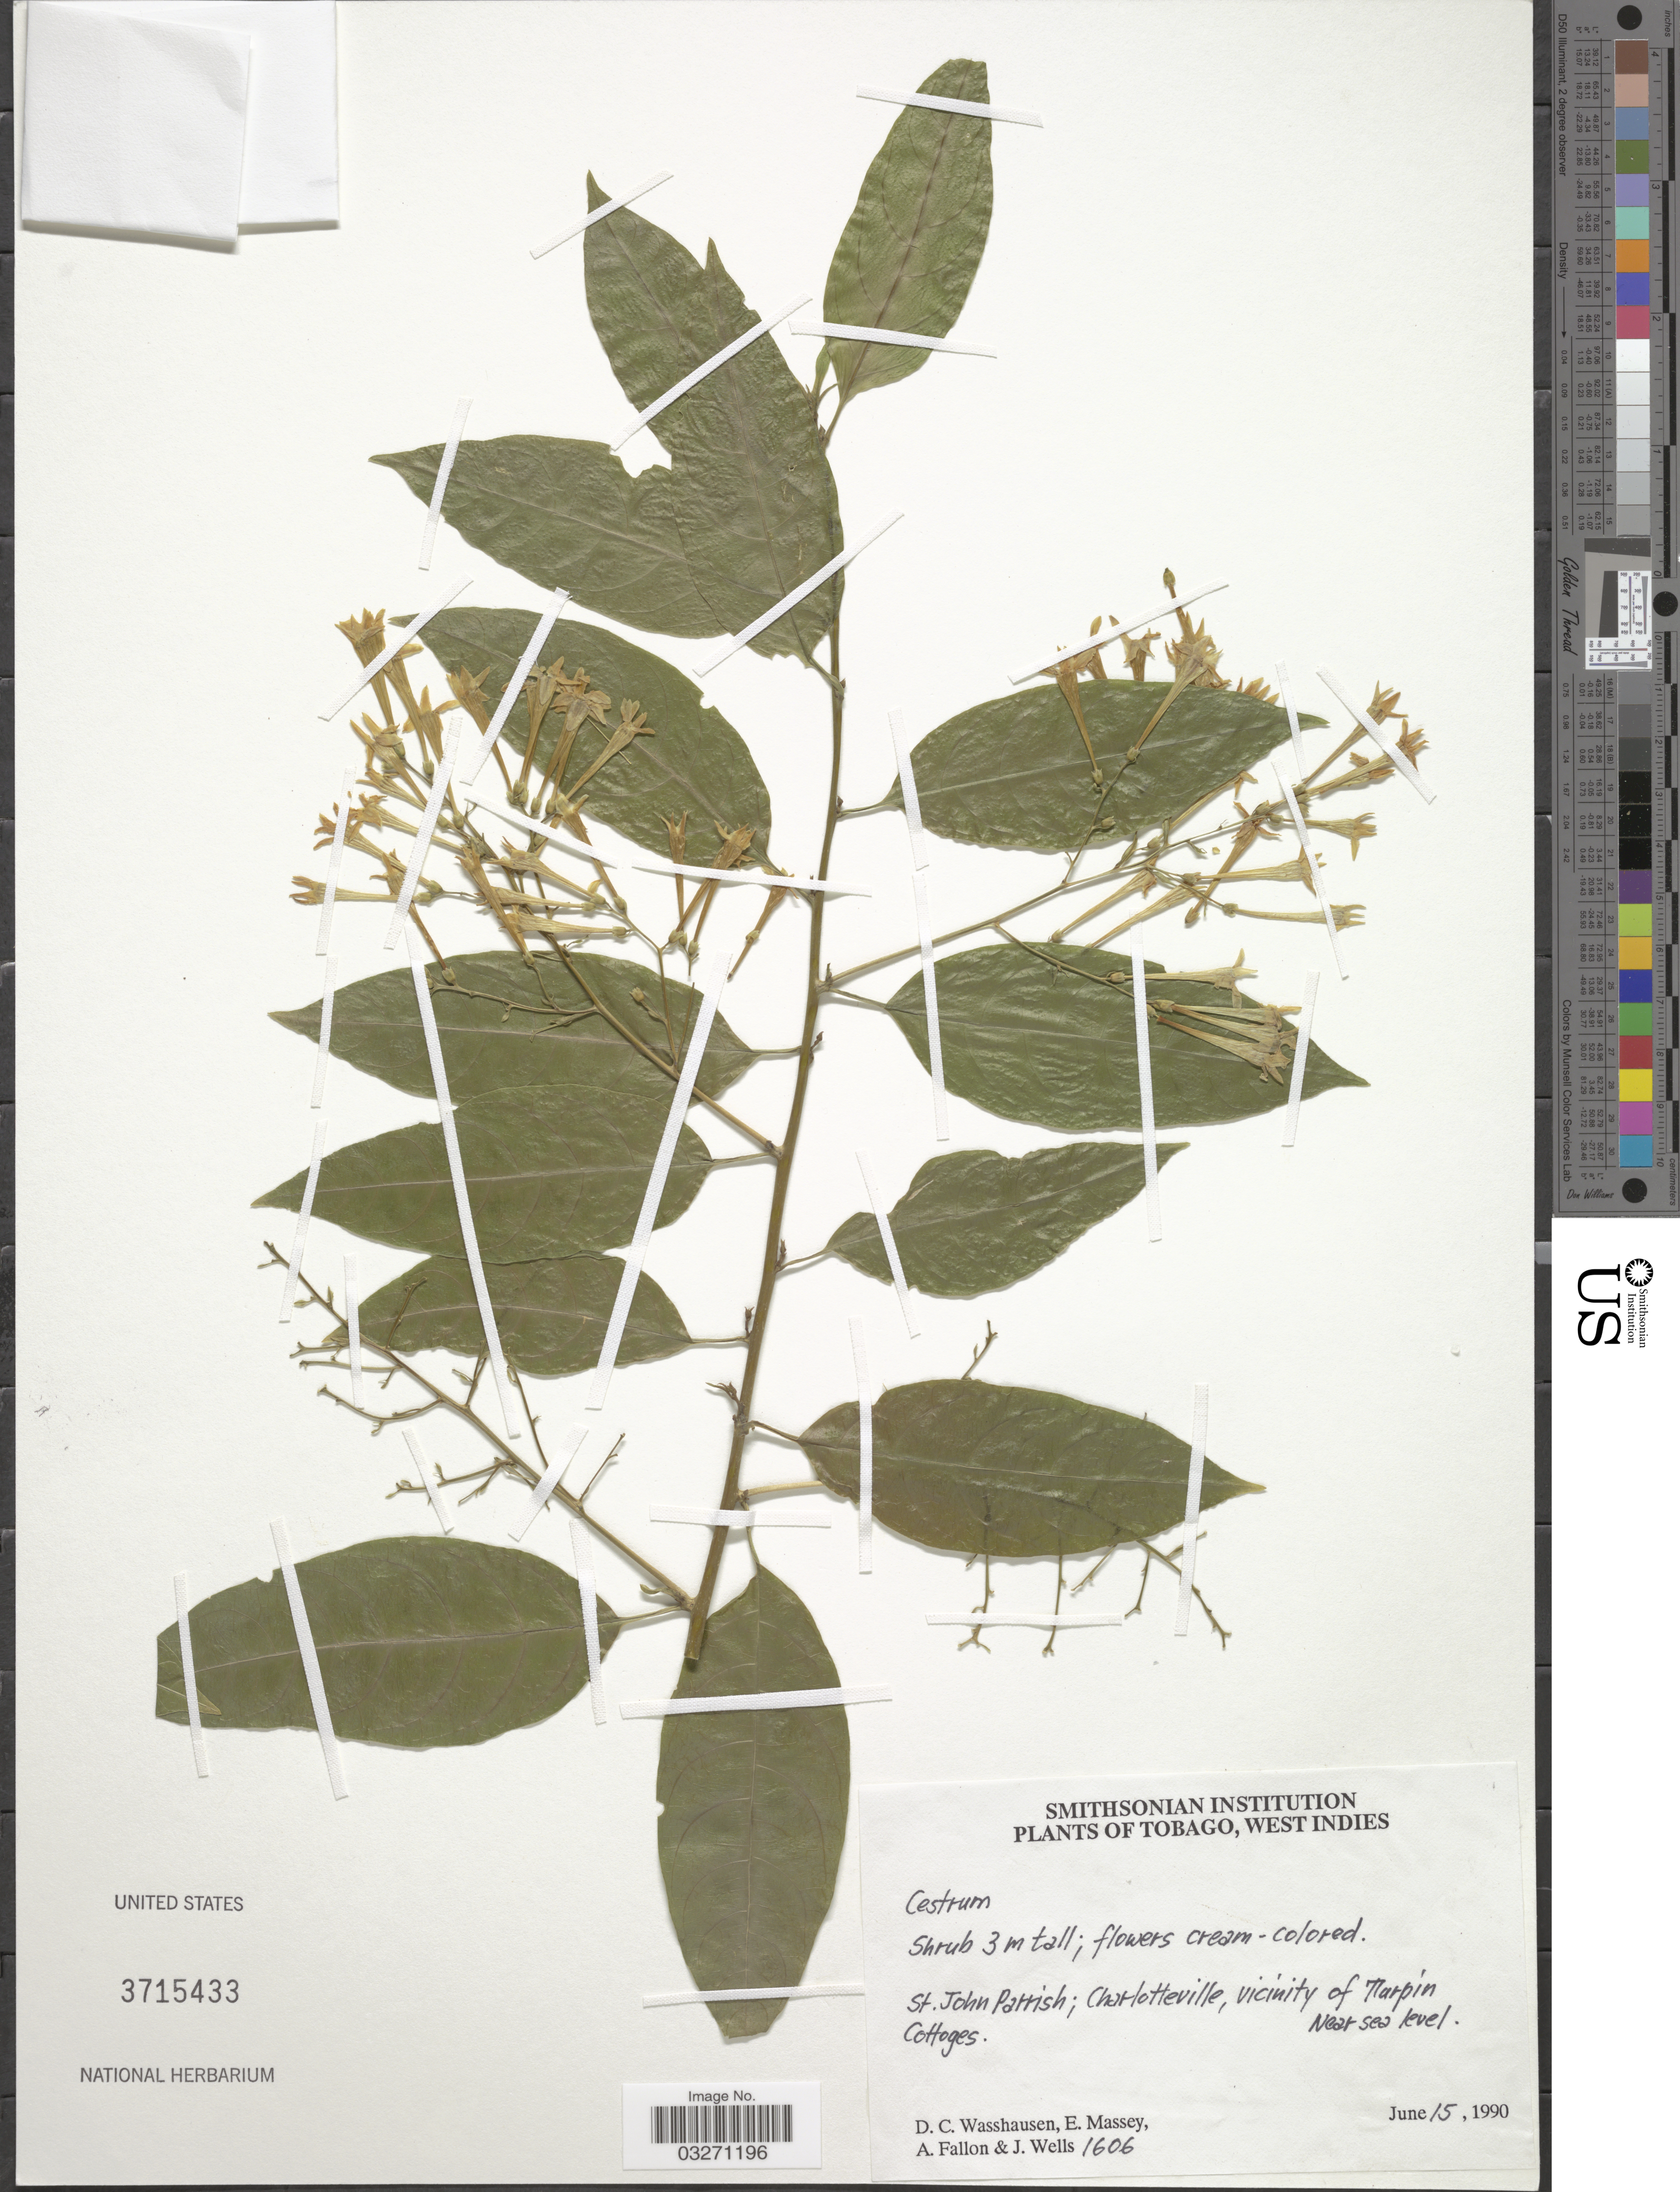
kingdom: Plantae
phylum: Tracheophyta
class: Magnoliopsida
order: Solanales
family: Solanaceae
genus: Cestrum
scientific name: Cestrum sp.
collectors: D. C. Wasshausen, E. Massey, A. Fallon & J. Wells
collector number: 1606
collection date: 1990-06-15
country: Trinidad and Tobago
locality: Tobago, St. John Parrish; Charlotteville, vicinity of Marpin [interpreted] Cottages.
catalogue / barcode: US 3715433